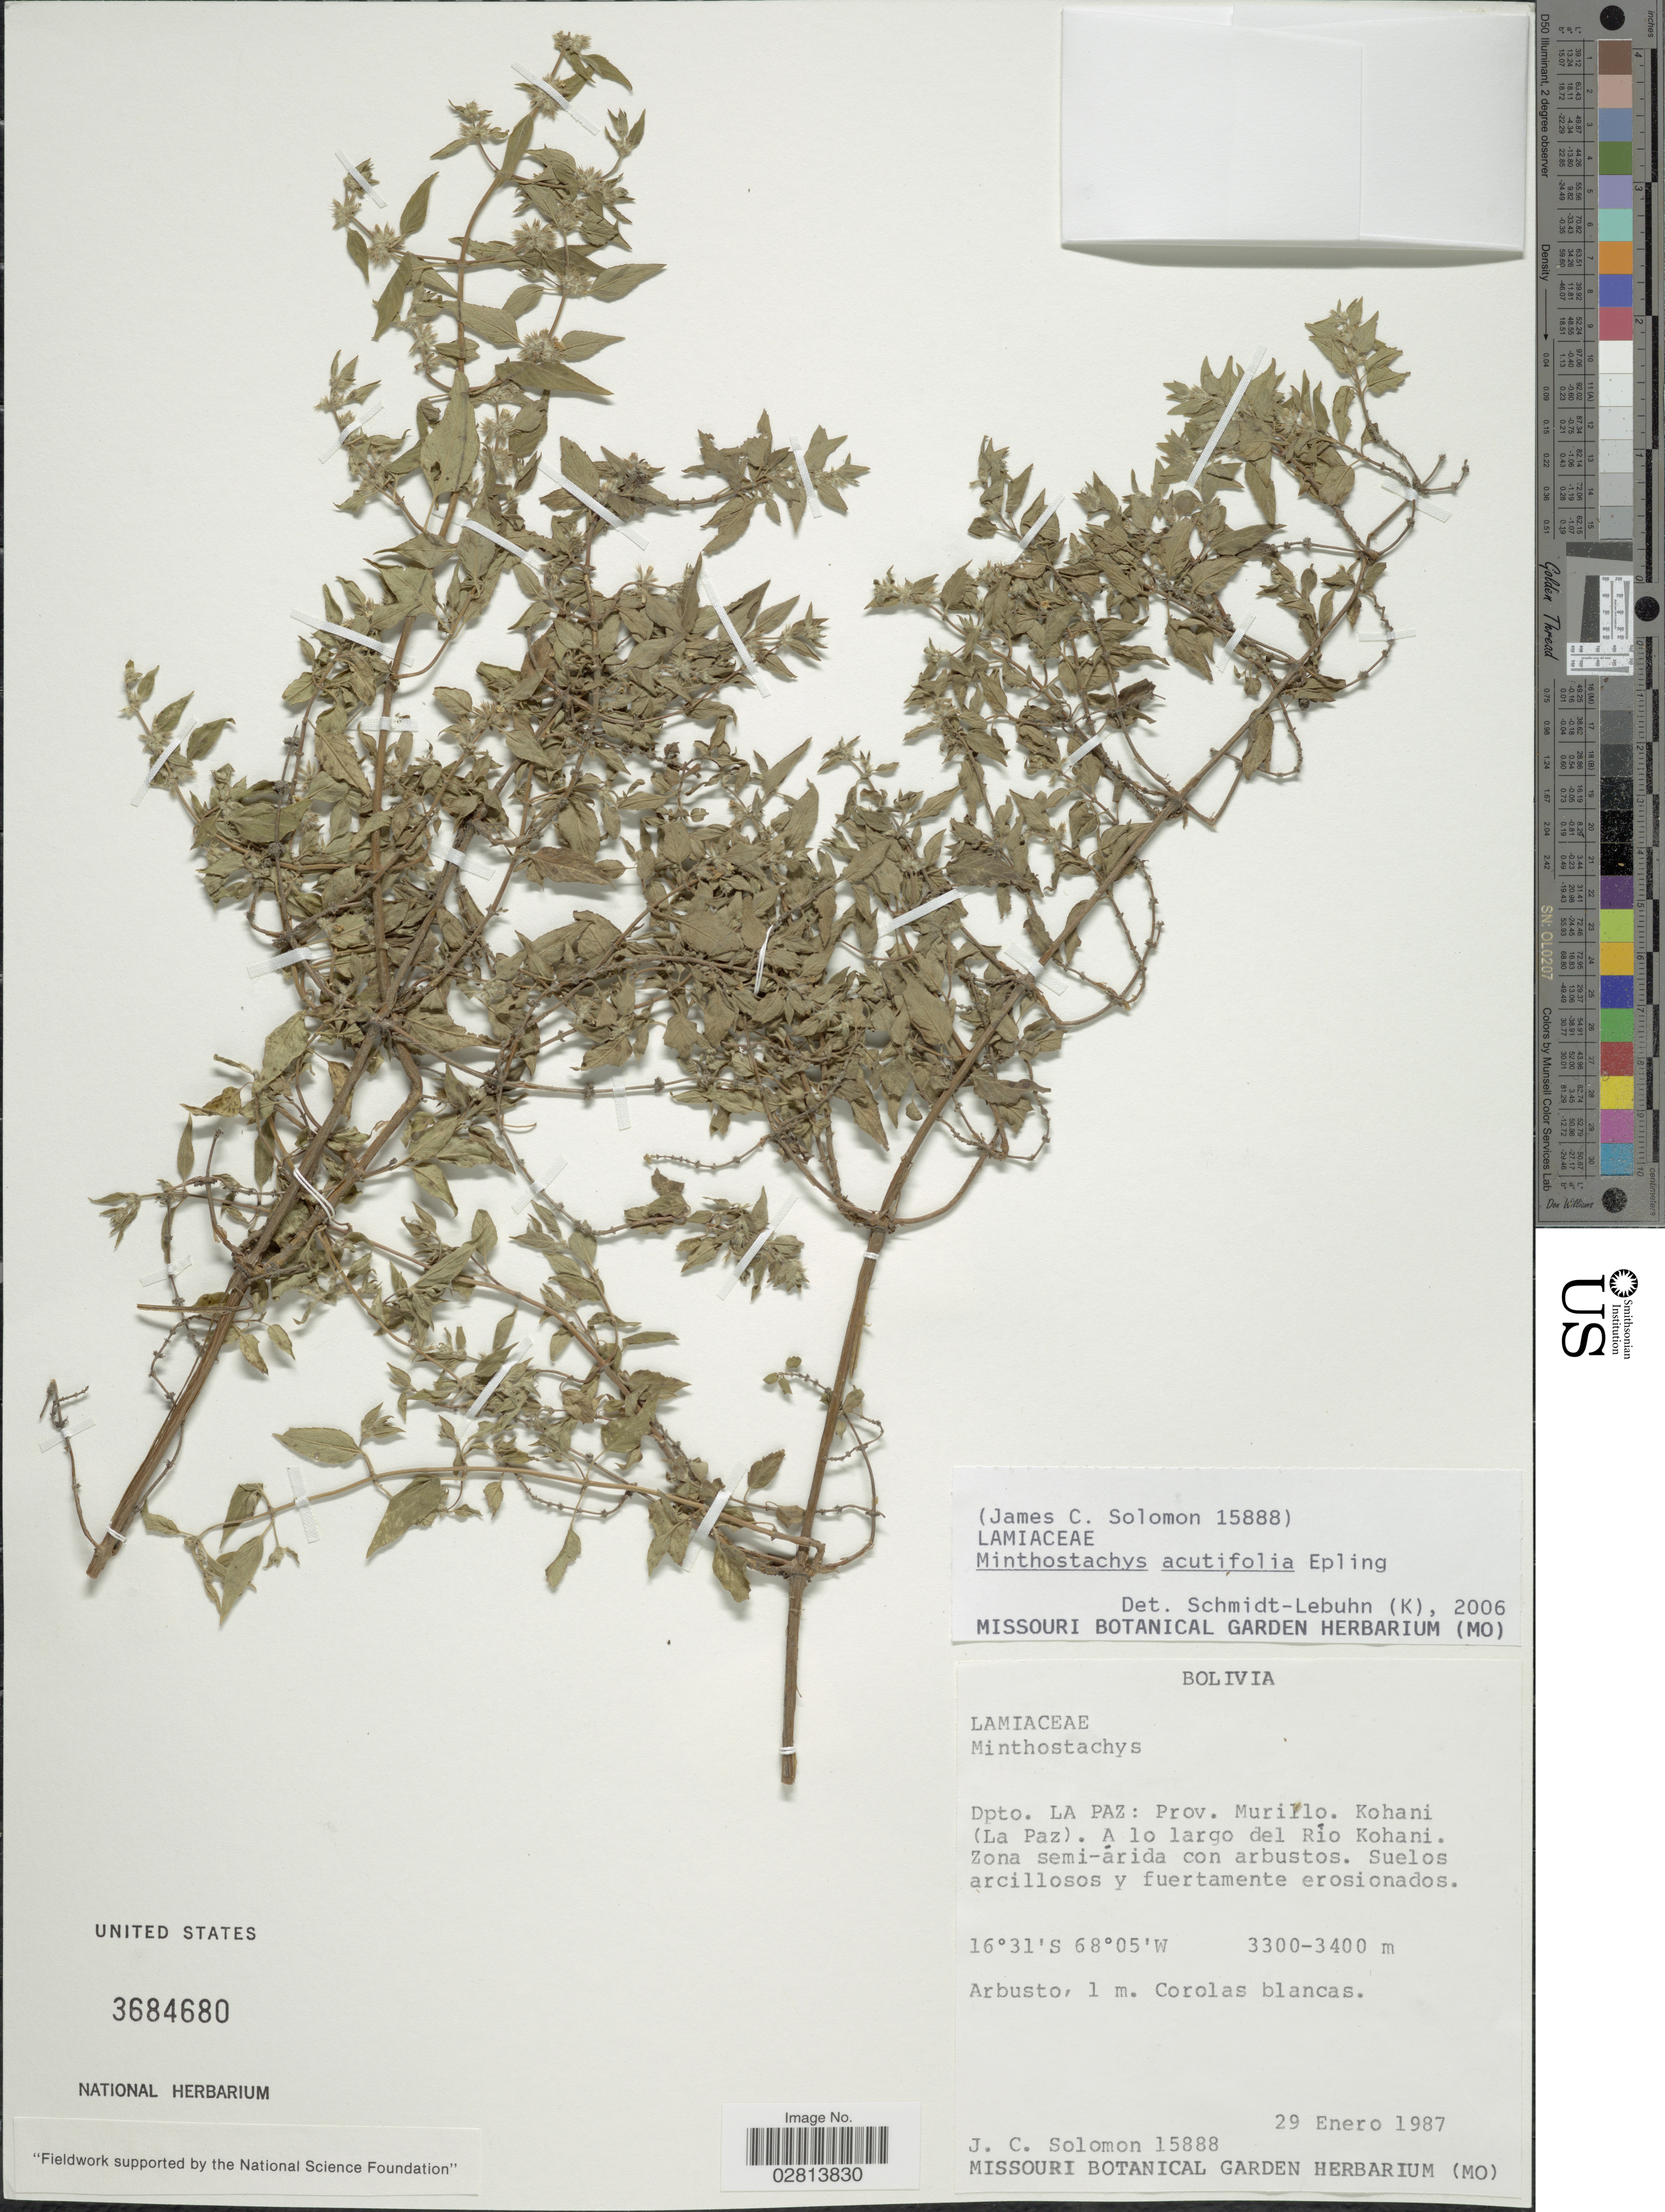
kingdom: Plantae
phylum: Tracheophyta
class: Magnoliopsida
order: Lamiales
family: Lamiaceae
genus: Minthostachys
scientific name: Minthostachys acutifolia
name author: Epling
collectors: J. C. Solomon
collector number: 15888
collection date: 1987-01-29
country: Bolivia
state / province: La Paz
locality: Dpto. La Paz: Prov. Murillo. Kohani (La Paz). A lo largo del Rio Kohani.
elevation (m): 3300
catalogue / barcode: US 3684680